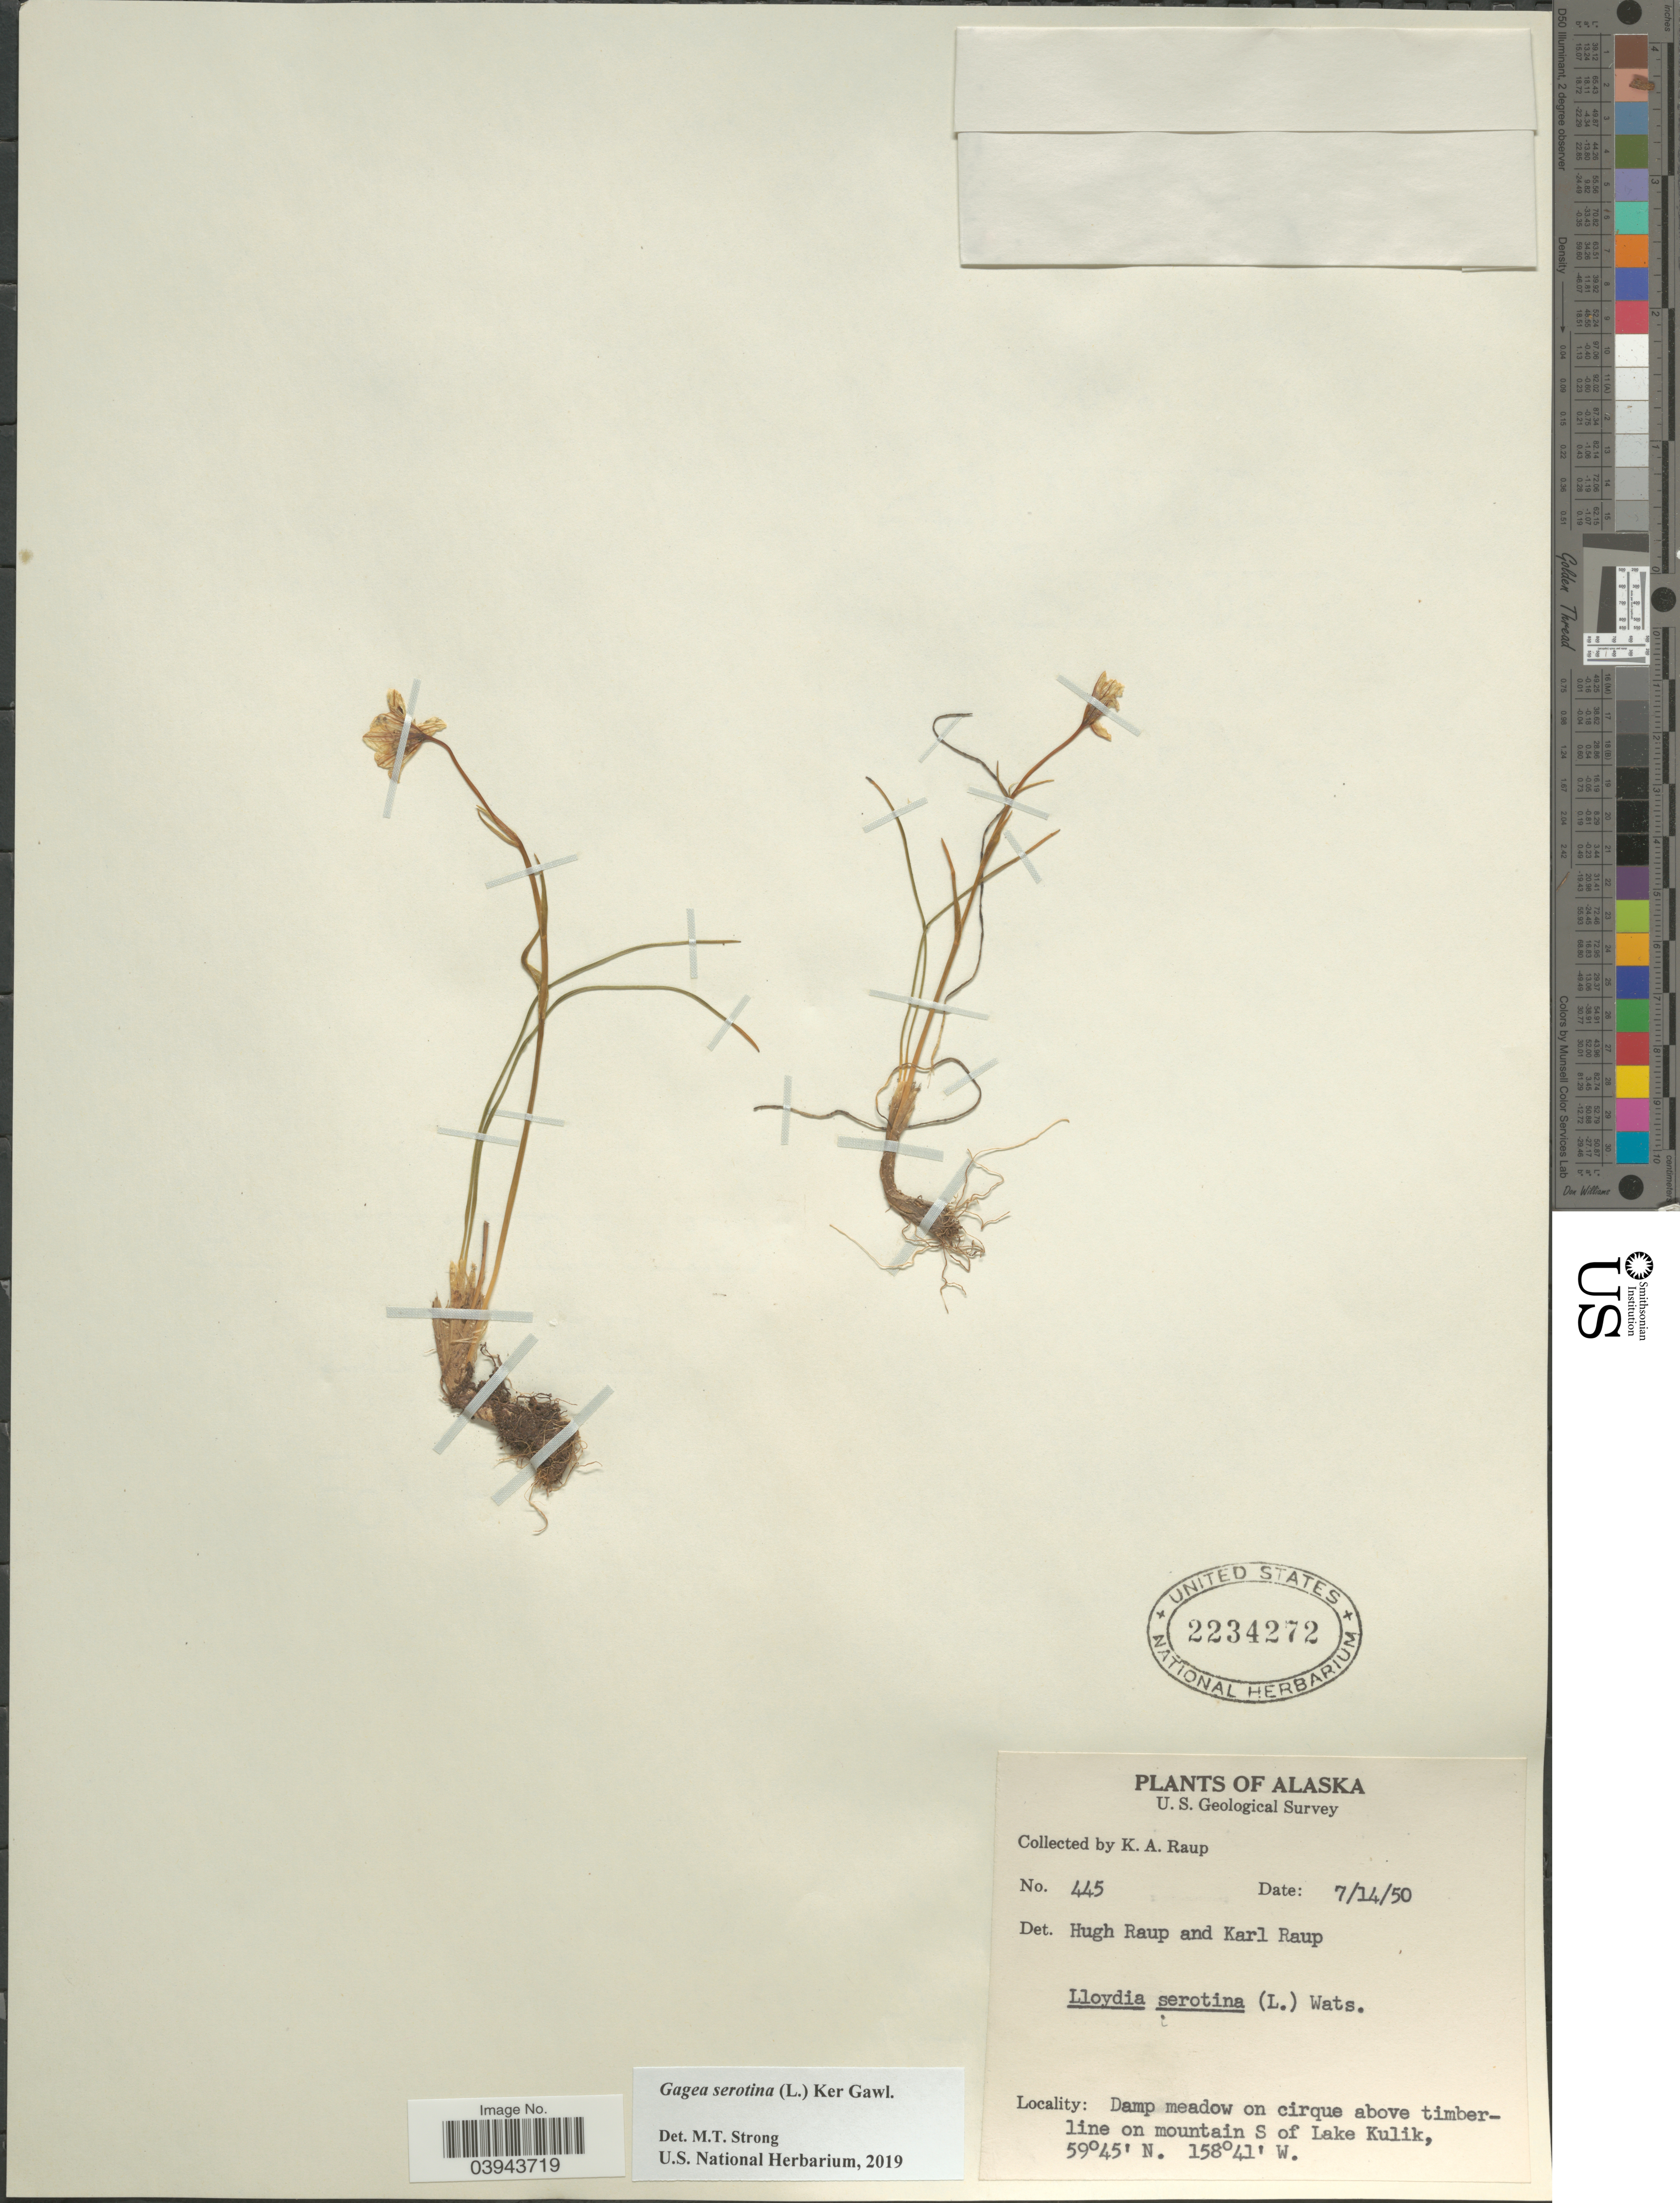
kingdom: Plantae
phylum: Tracheophyta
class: Liliopsida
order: Liliales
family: Liliaceae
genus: Lloydia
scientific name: Lloydia serotina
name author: (L.) Salisb. ex Rchb.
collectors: K. Raup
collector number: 445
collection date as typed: Transcribed d/m/y: 14/7/50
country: United States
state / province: Alaska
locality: On mountain S of Lake Kulik.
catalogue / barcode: US 2234272